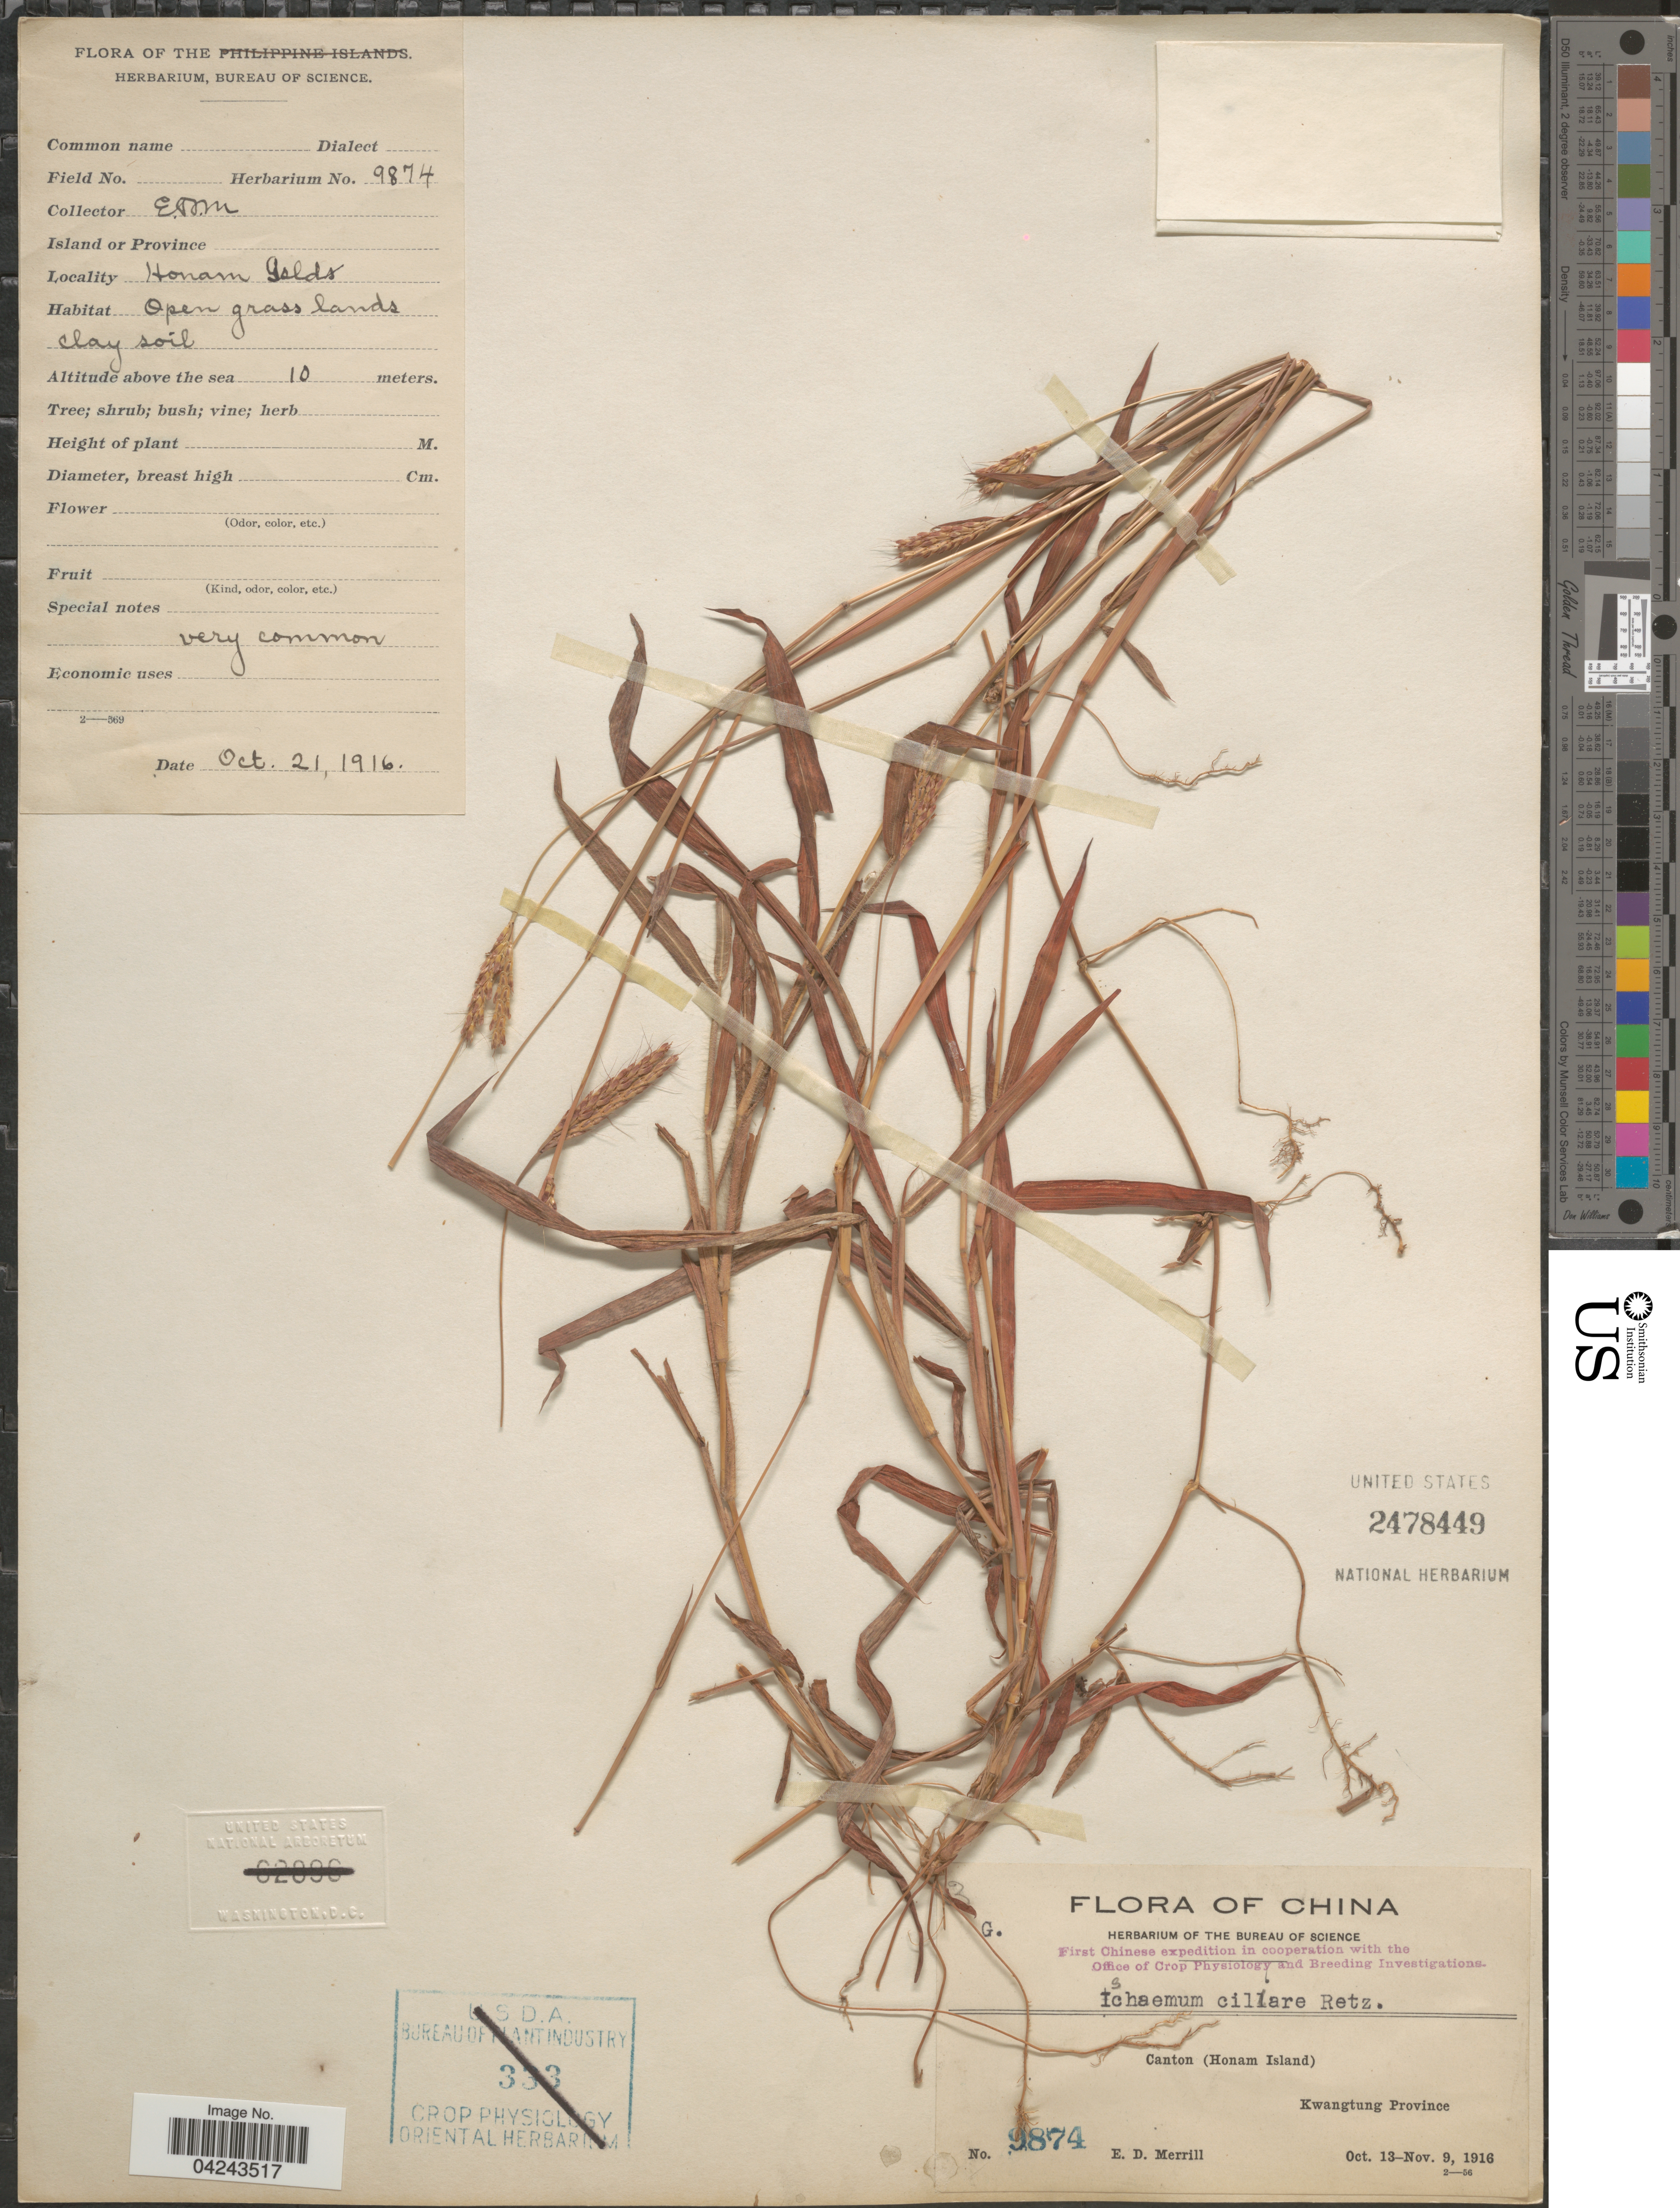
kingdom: Plantae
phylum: Tracheophyta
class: Liliopsida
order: Poales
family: Poaceae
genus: Ischaemum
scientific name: Ischaemum ciliare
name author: Retz.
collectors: E. D. Merrill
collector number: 9874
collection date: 1916-10-21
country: China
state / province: Guangdong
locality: First Chinese expedition. Canton (Honam Island). Kwangtung Province. Honam Islds. Open grasslands.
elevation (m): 10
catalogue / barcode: US 2478449